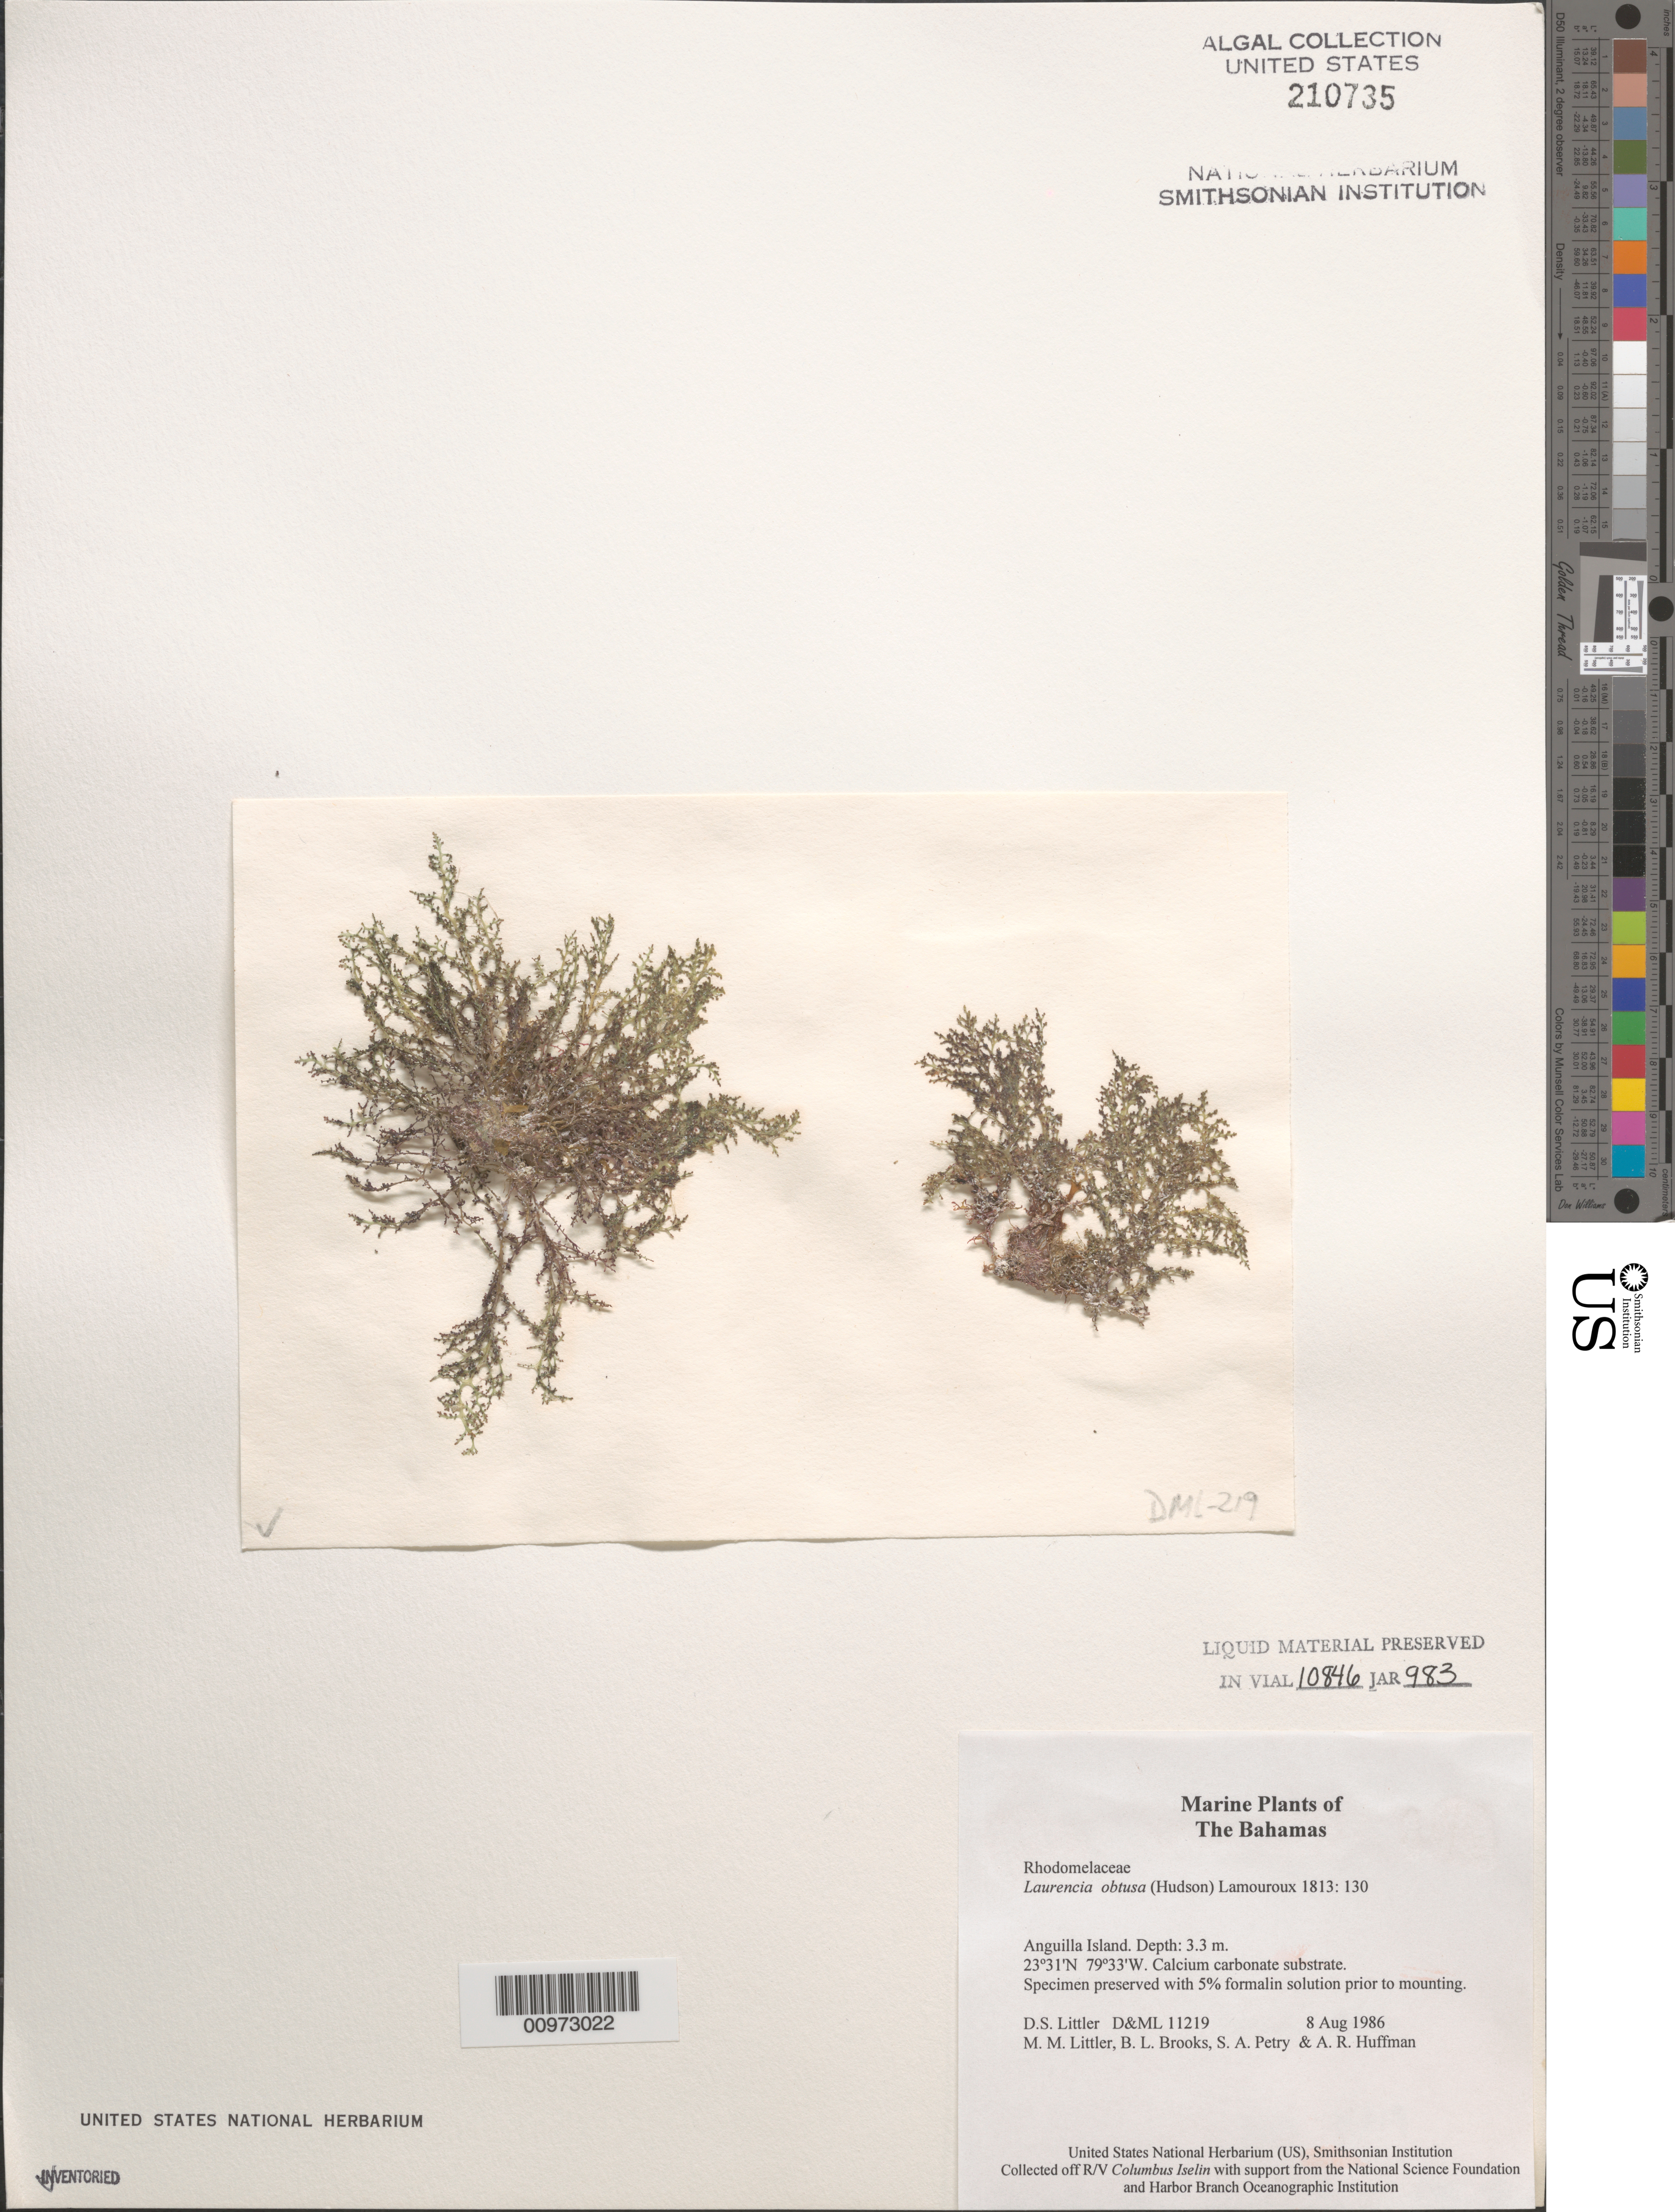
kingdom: Plantae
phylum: Rhodophyta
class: Florideophyceae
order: Ceramiales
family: Rhodomelaceae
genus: Laurencia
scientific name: Laurencia obtusa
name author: (Huds.) J.V.Lamouroux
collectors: D. S. Littler, M. M. Littler, B. Brooks, S. Petry & A. Huffman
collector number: D&ML 11219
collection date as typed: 08 Aug 1986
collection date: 1986-08-08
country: Bahamas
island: Anguilla Island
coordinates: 23 31'N, 79 33'W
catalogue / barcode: US 210735